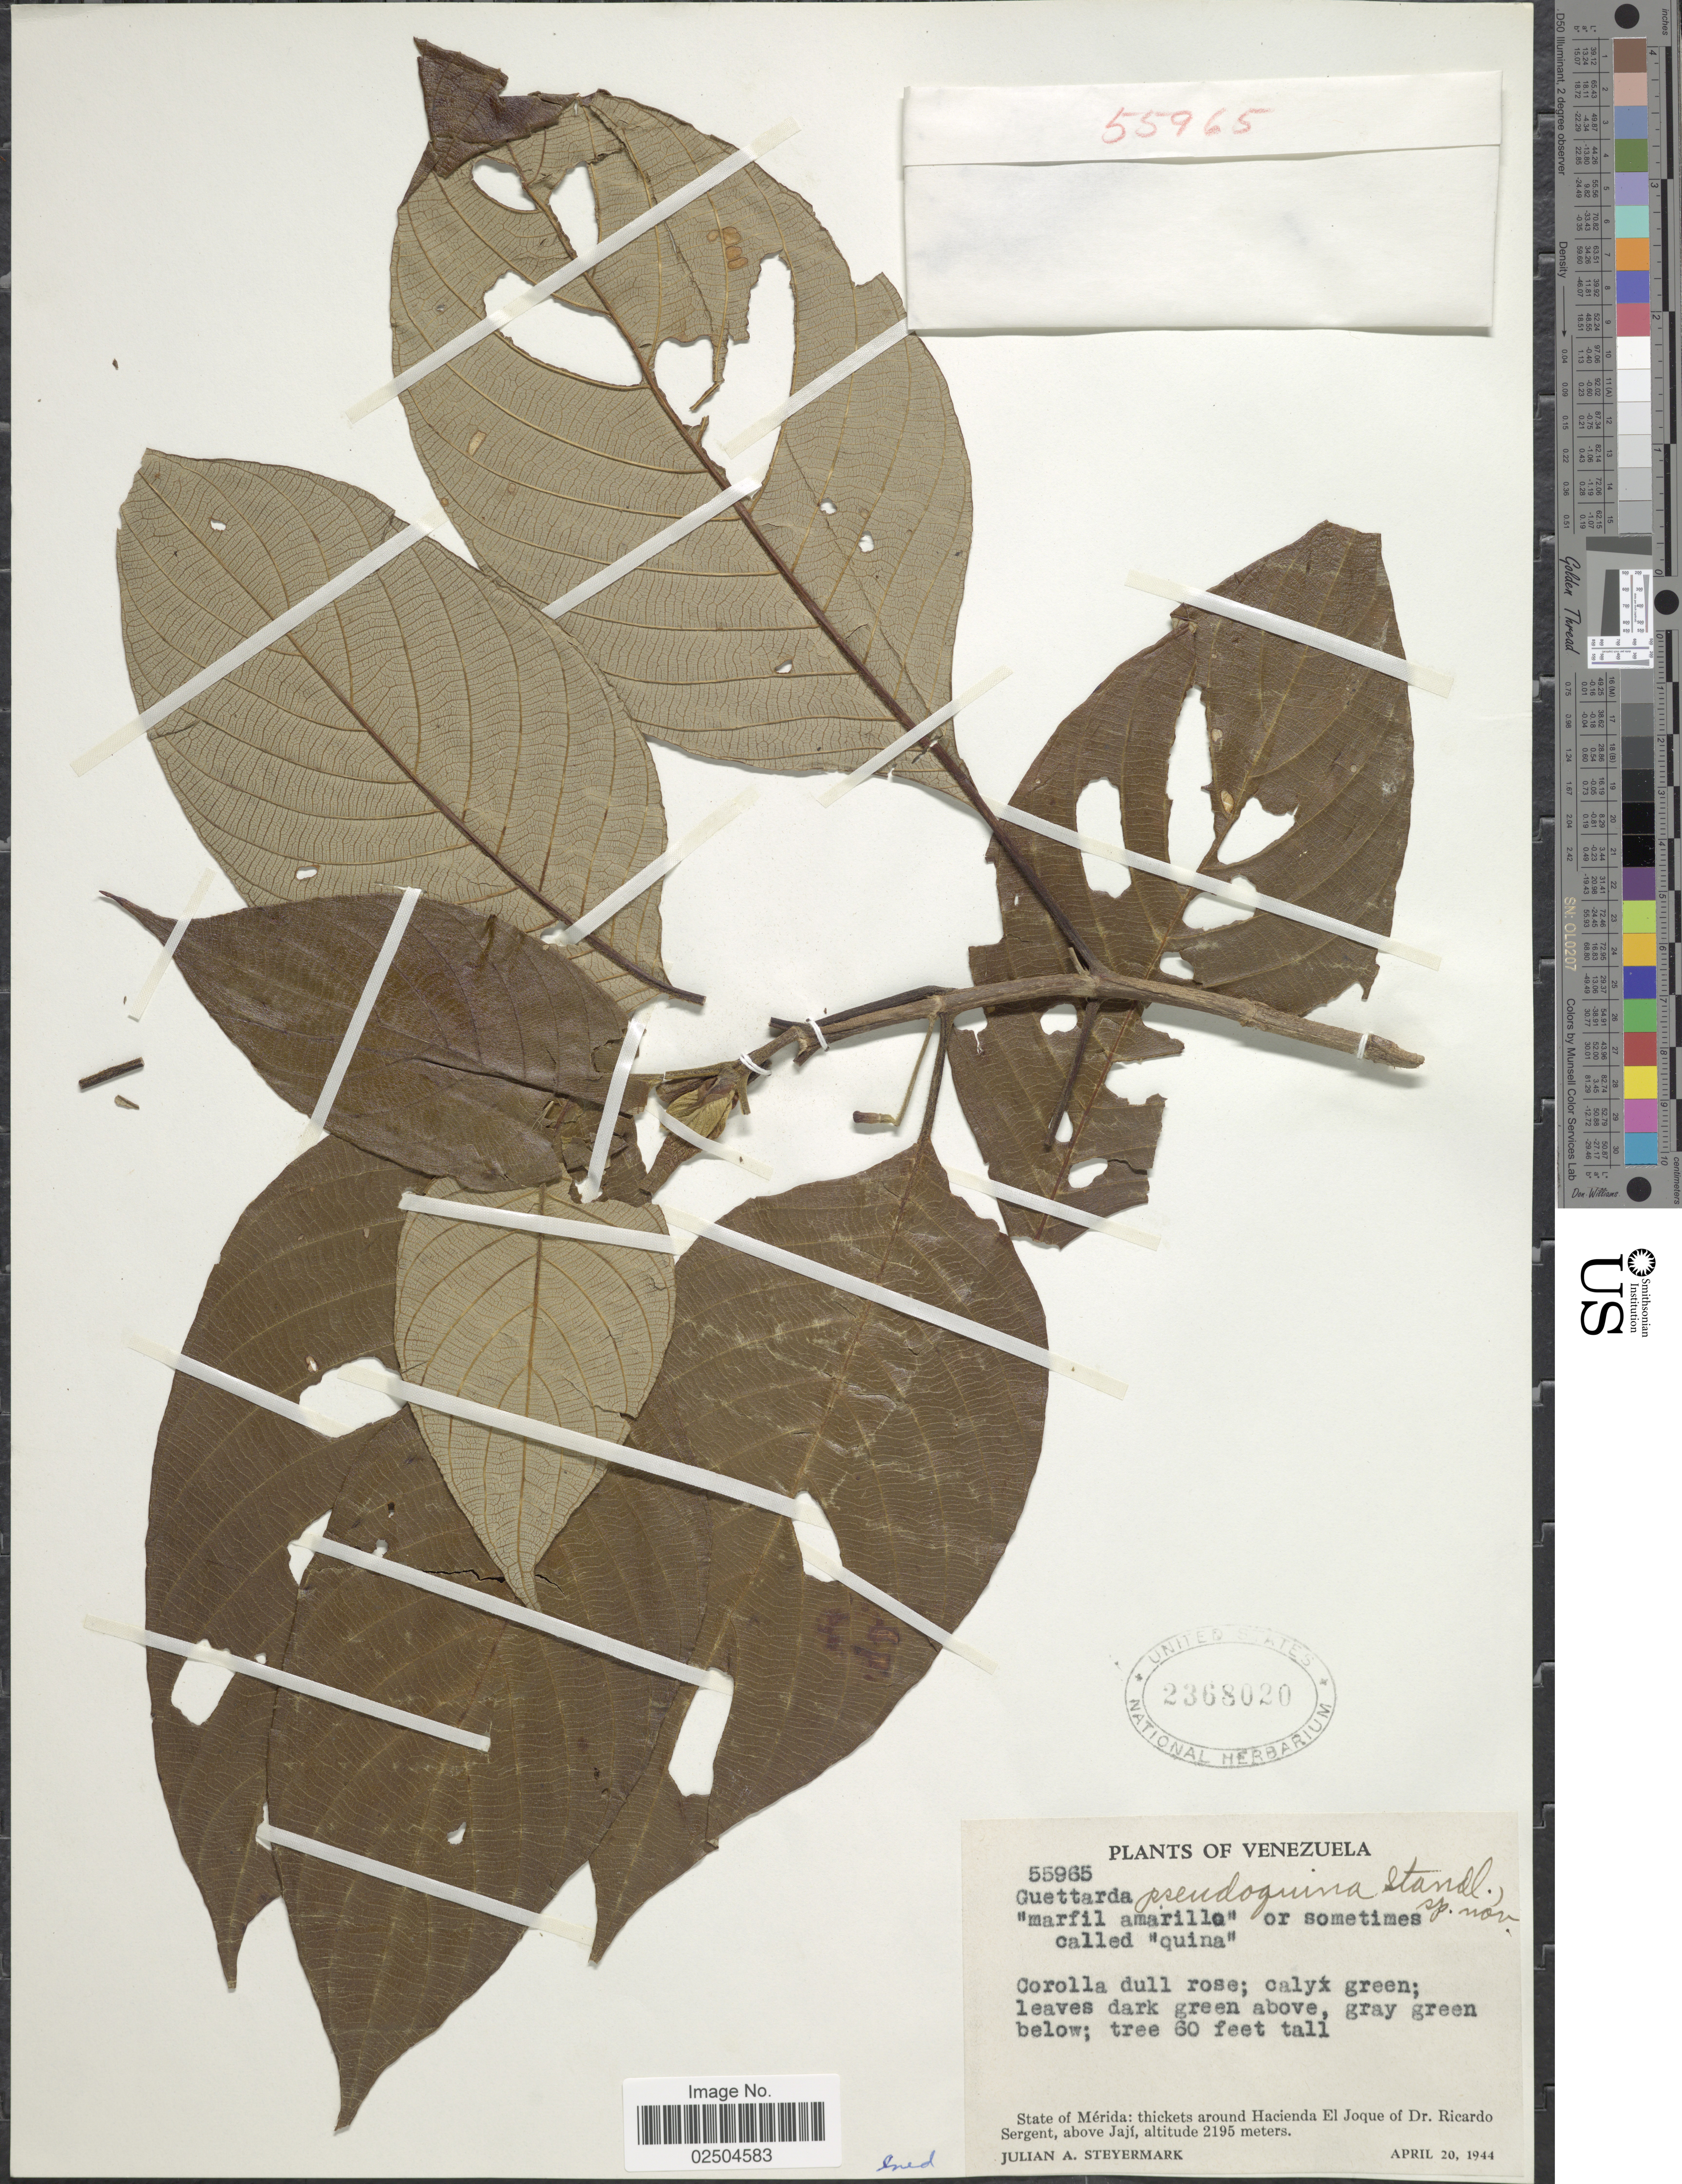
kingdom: Plantae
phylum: Tracheophyta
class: Magnoliopsida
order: Gentianales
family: Rubiaceae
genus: Guettarda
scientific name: Guettarda pseudoquina Standl. sp. nov. ined.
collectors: J. Steyermark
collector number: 55965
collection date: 1944-04-20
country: Venezuela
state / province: Mérida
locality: State of Merida: thickets around Hacienda El Joque of Dr. Ricardo Sergent, above Jaji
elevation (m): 2195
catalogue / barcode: US 2368020